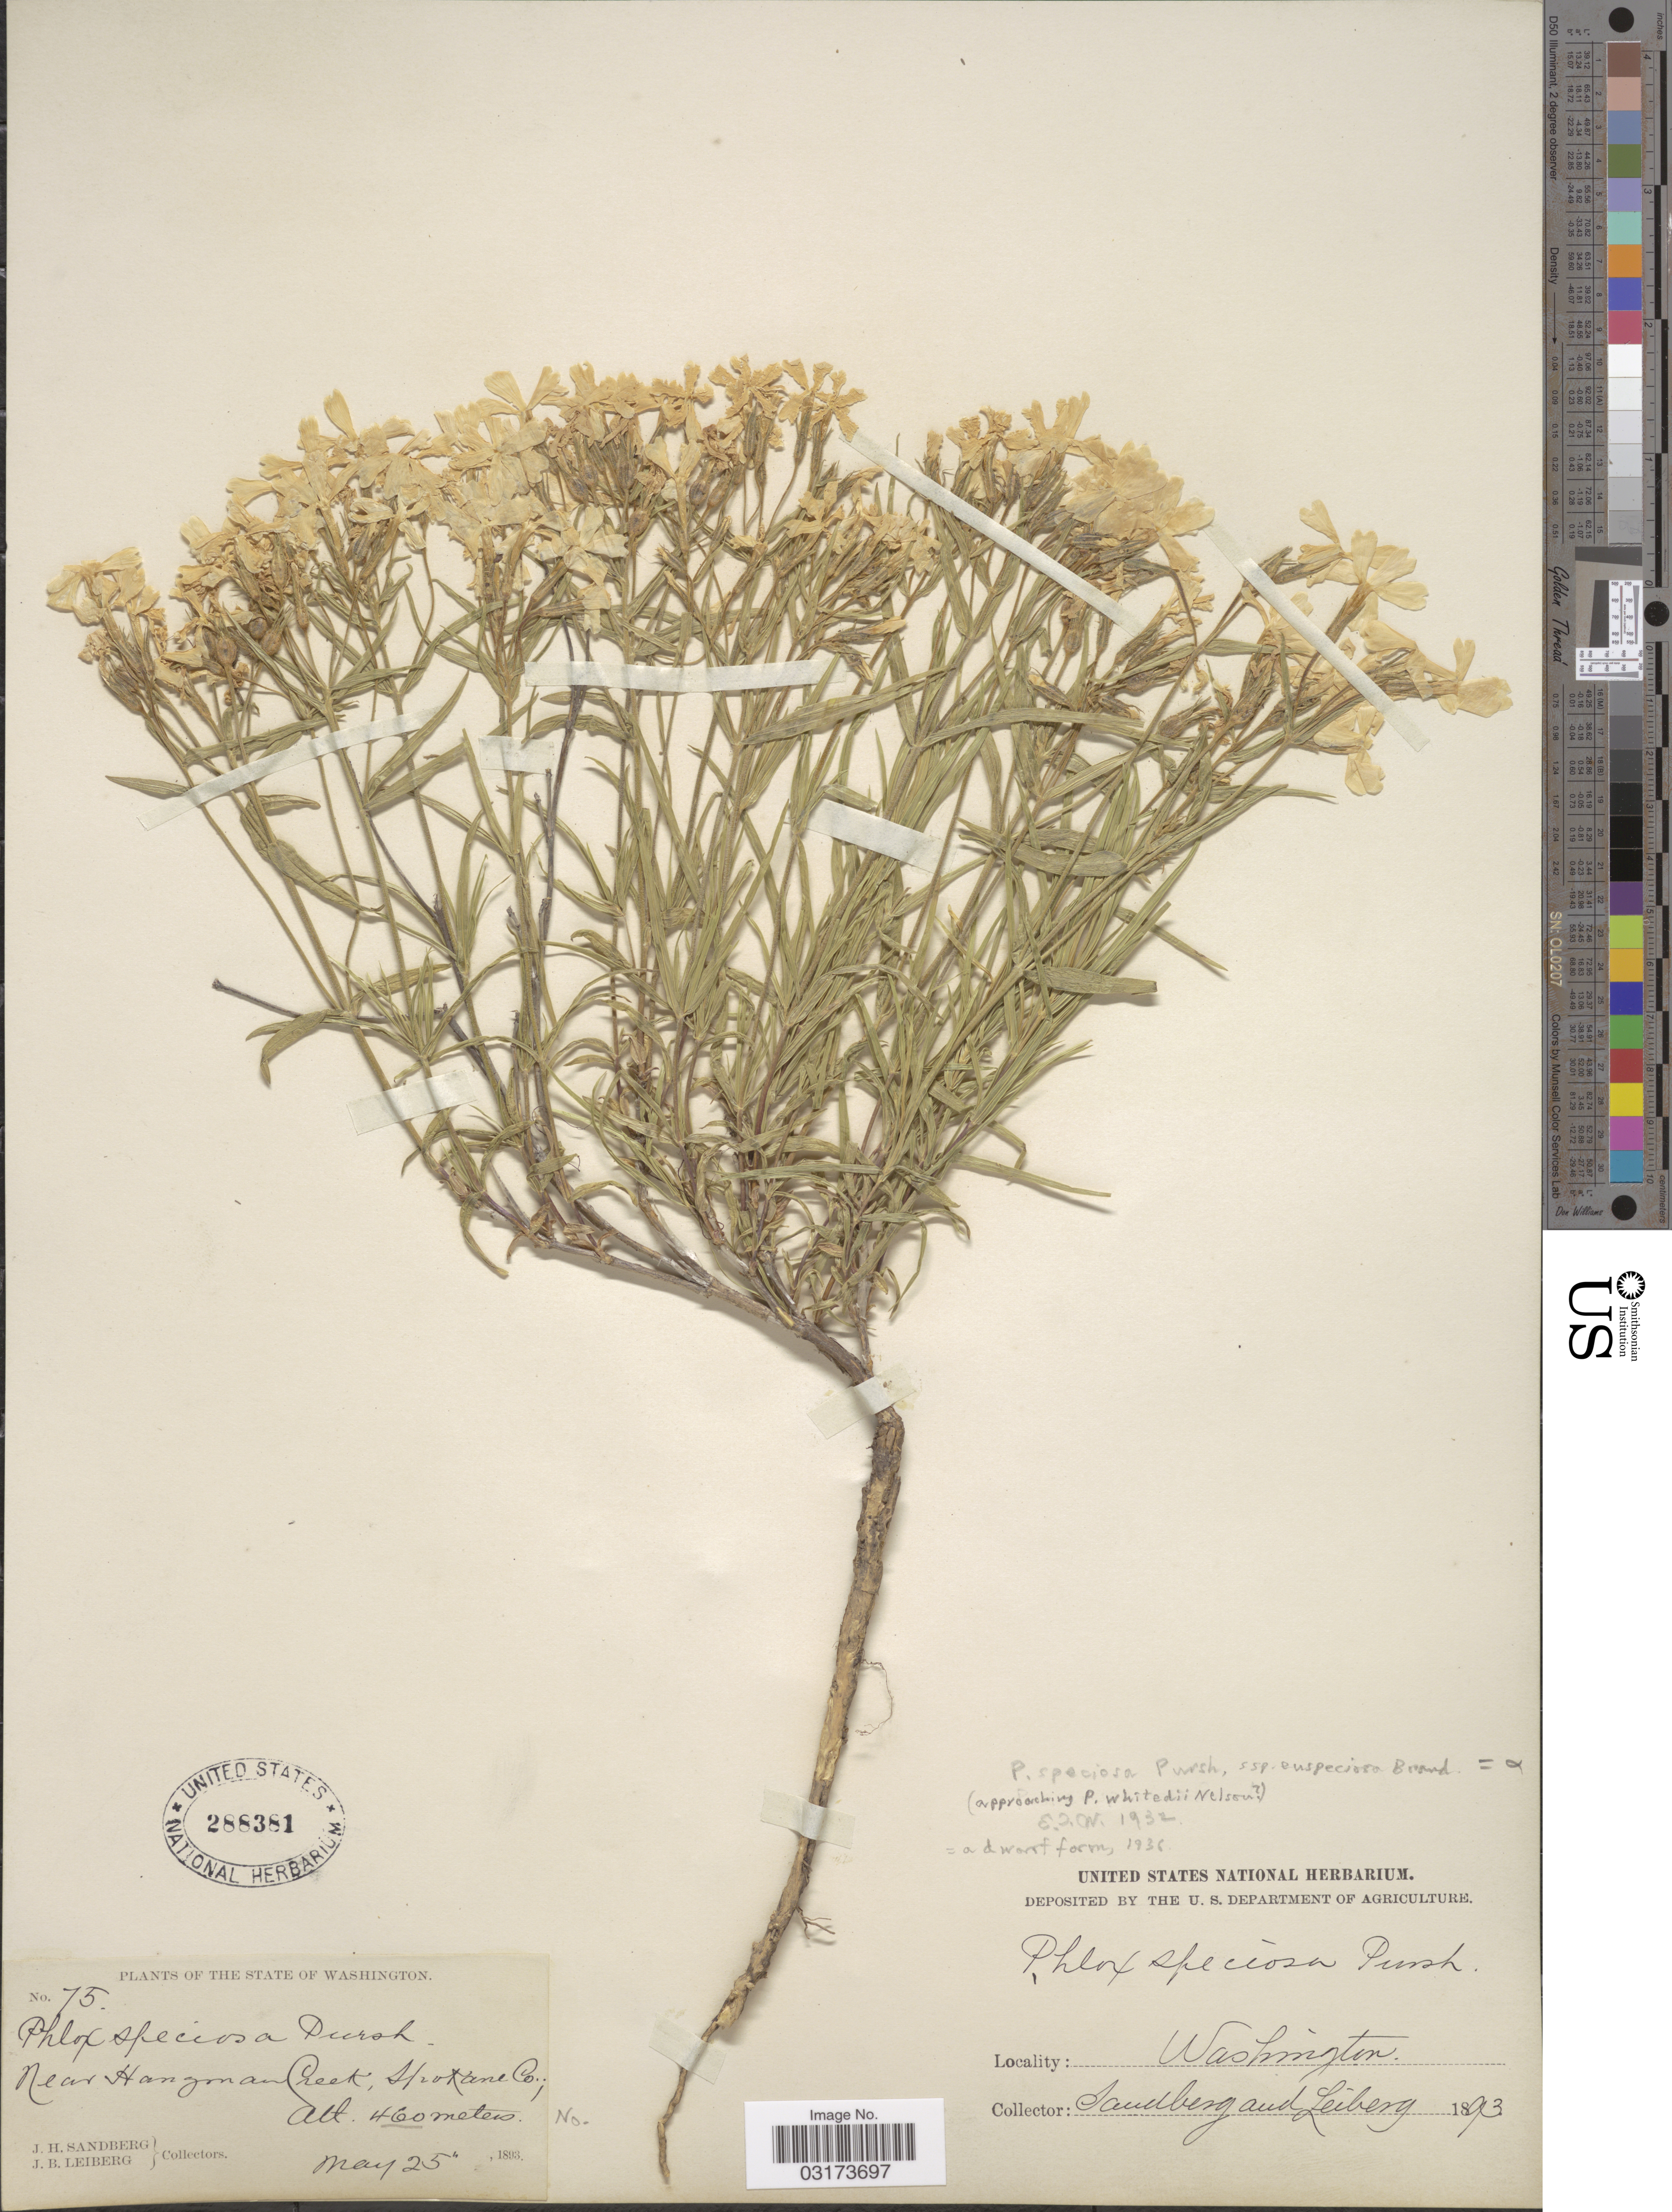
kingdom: Plantae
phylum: Tracheophyta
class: Magnoliopsida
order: Ericales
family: Polemoniaceae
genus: Phlox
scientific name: Phlox speciosa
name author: Pursh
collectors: J. H. Sandberg & J. B. Leiberg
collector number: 75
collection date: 1893-05-25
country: United States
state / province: Washington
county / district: Spokane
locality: Near Hangman Creek, Spokane Co.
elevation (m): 460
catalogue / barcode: US 288381